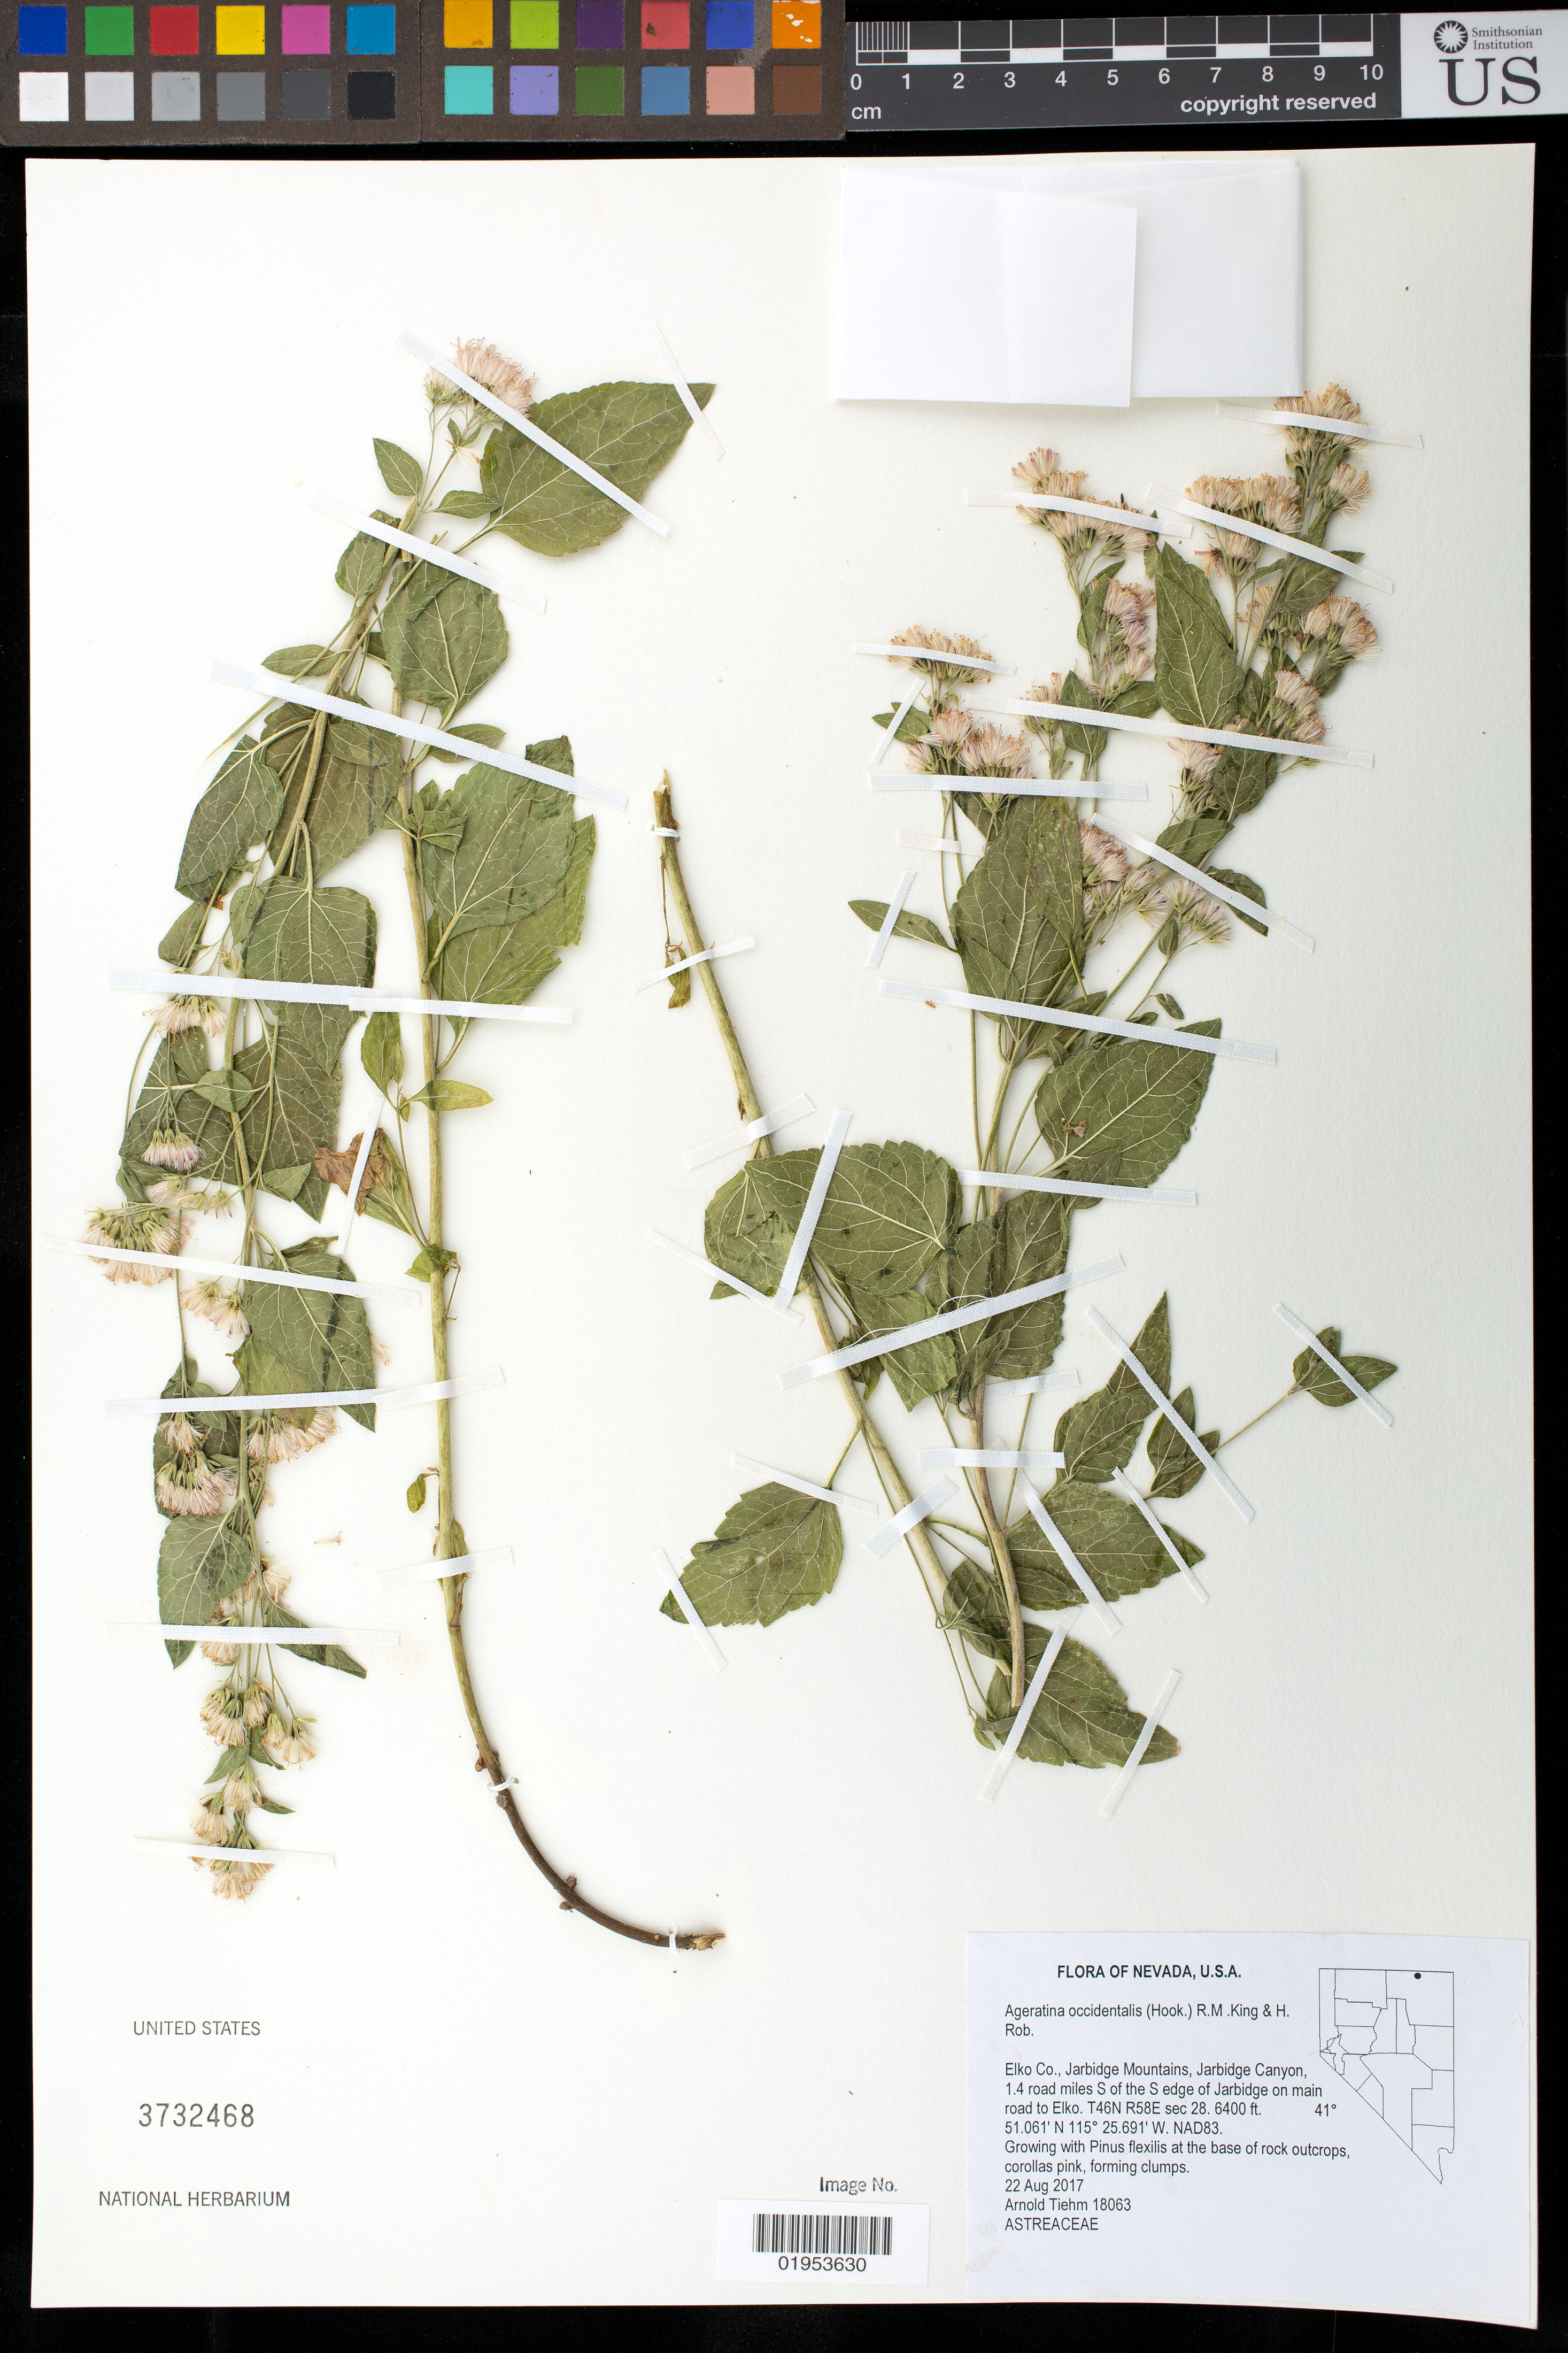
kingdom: Plantae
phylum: Tracheophyta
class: Magnoliopsida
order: Asterales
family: Asteraceae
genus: Ageratina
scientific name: Ageratina occidentalis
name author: (Hook.) R.M. King & H. Rob.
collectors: A. Tiehm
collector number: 18063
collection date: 2017-08-22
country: United States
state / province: Nevada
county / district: Elko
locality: Jarbidge Mtns., Jarbidge Canyon, 1.4 road miles S of the S edge of Jarbidge on the main road to Elko.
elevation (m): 1951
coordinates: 41 51.061 N, 115 25.691 W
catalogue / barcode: US 3732468